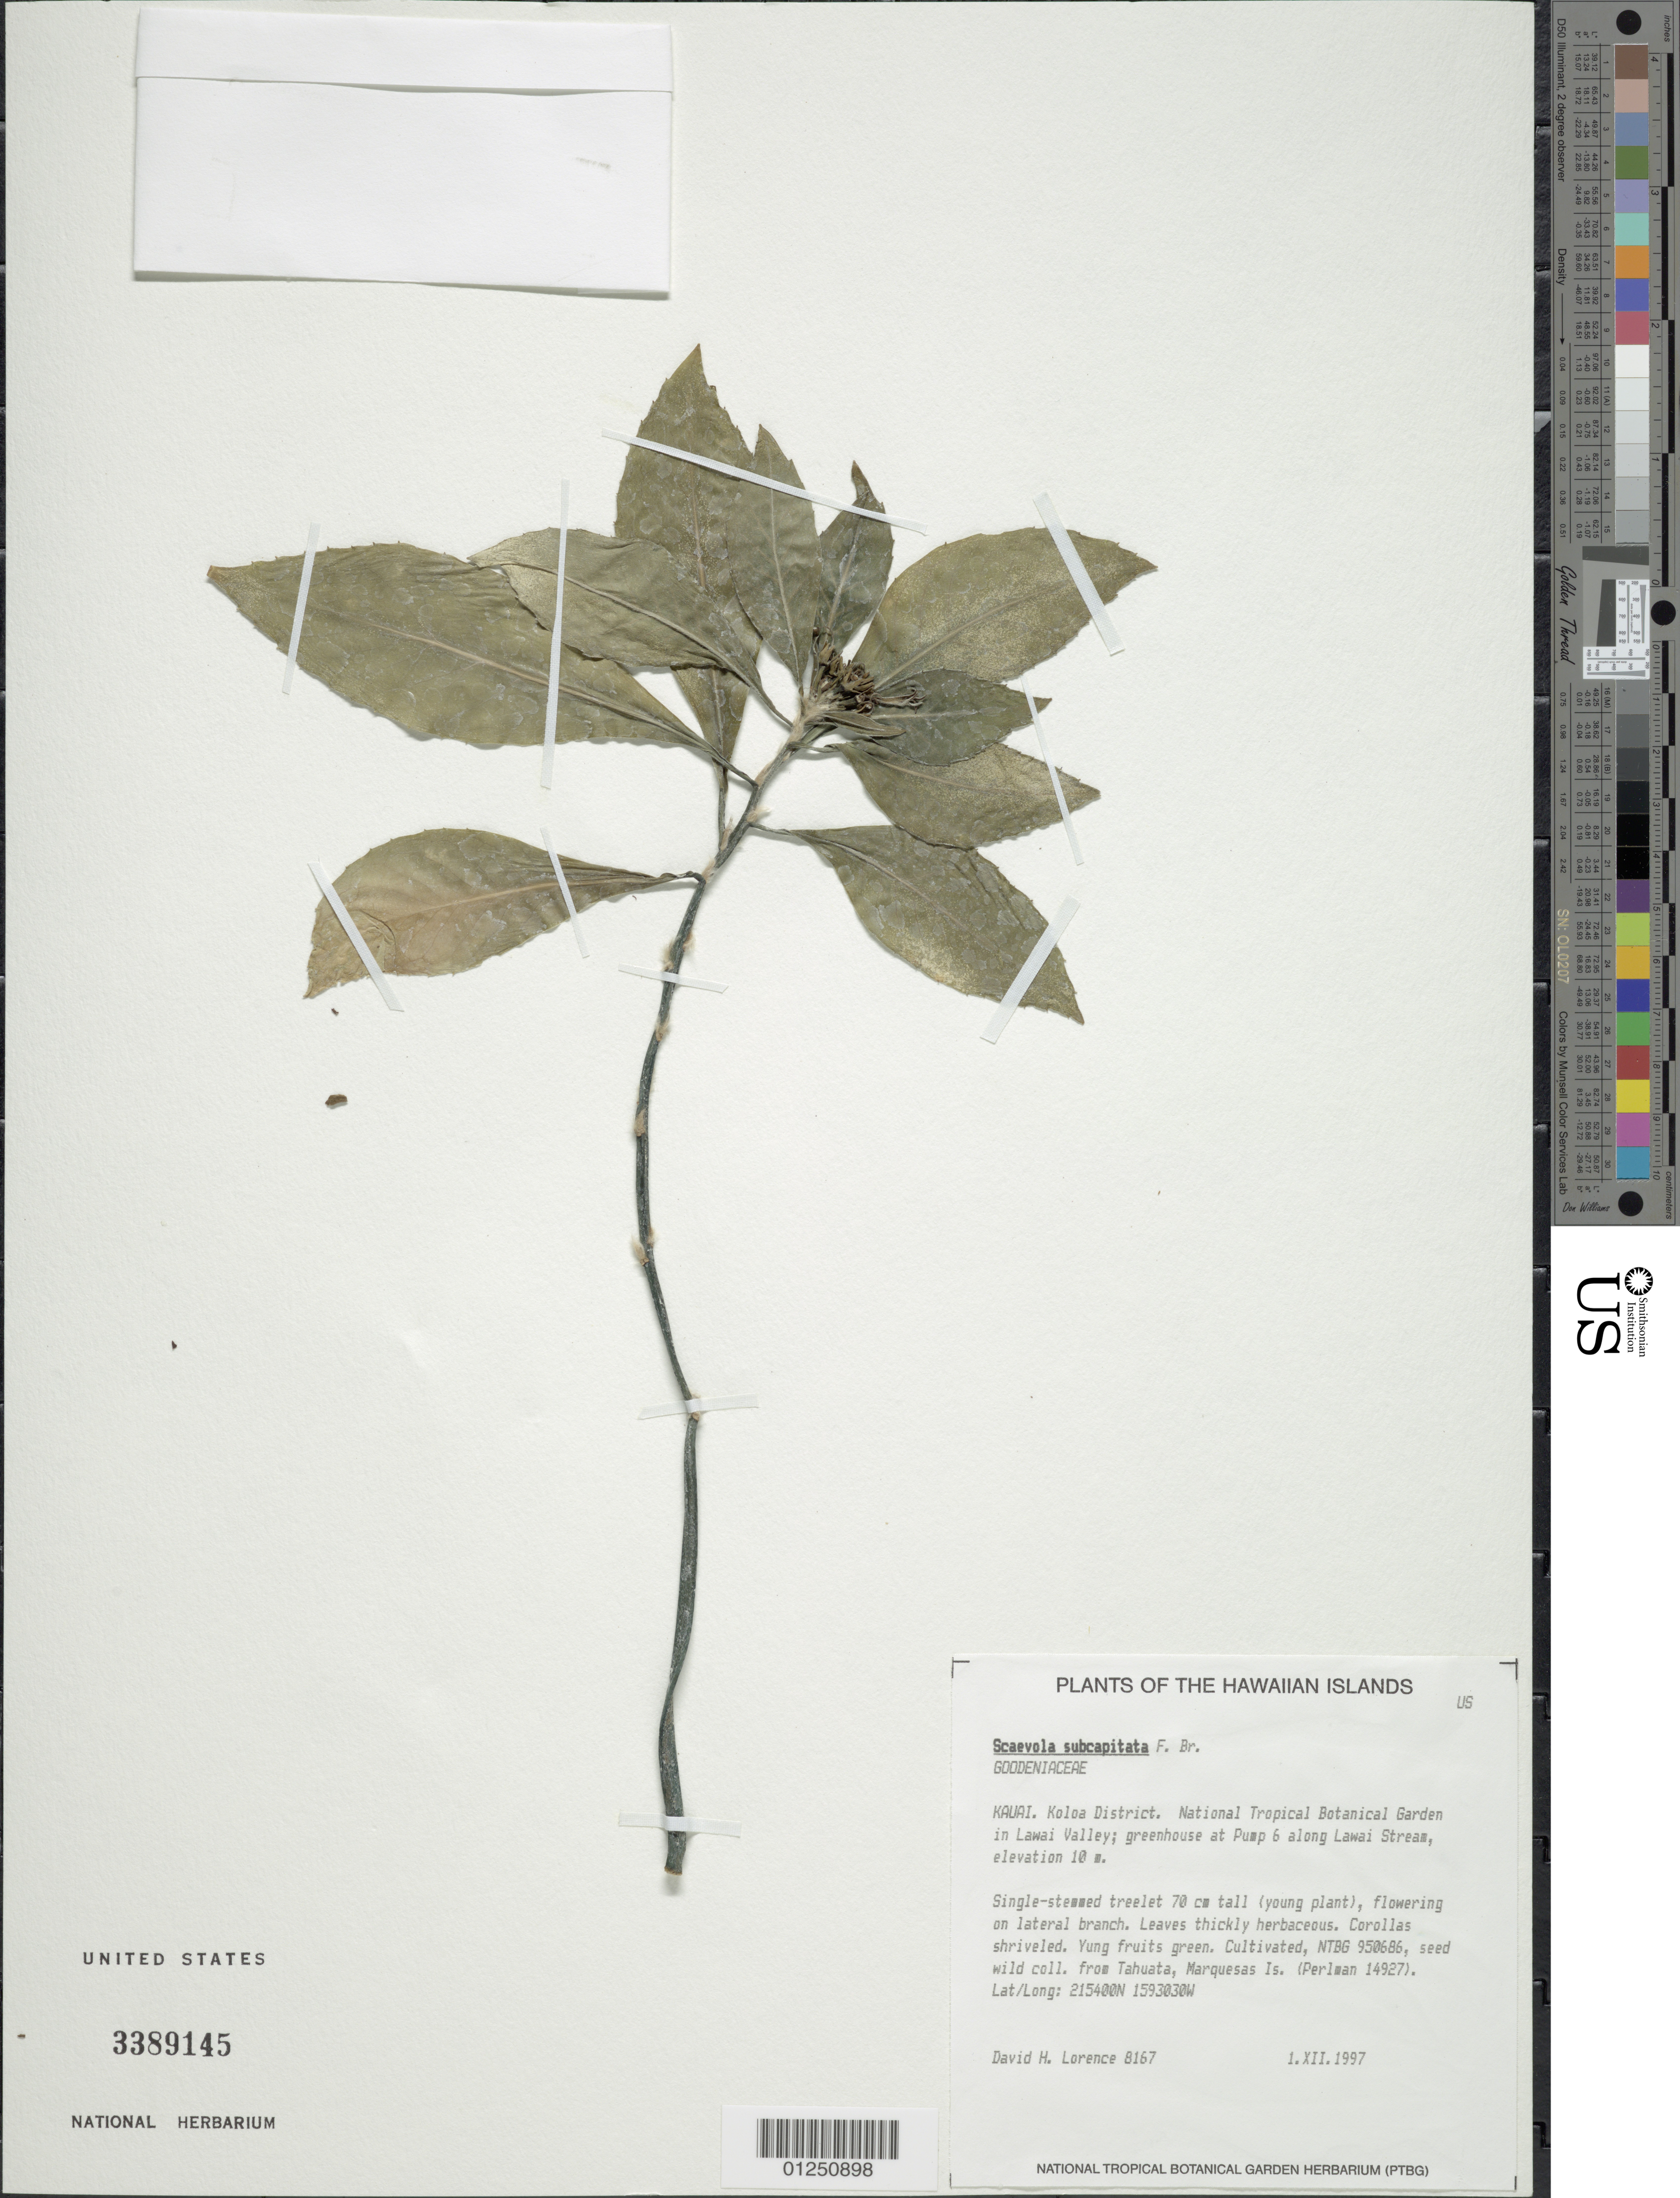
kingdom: Plantae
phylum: Tracheophyta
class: Magnoliopsida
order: Asterales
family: Goodeniaceae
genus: Scaevola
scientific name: Scaevola subcapitata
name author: F. Br.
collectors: D. Lorence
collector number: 8167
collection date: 1997-12-01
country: French Polynesia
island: Tahuata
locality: summit of ridge above Vaitahu, near Haaoiputeomo, on ridge near antenna, along ridge crest between Vaitahu & Hanatetena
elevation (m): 860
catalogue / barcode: US 3389145